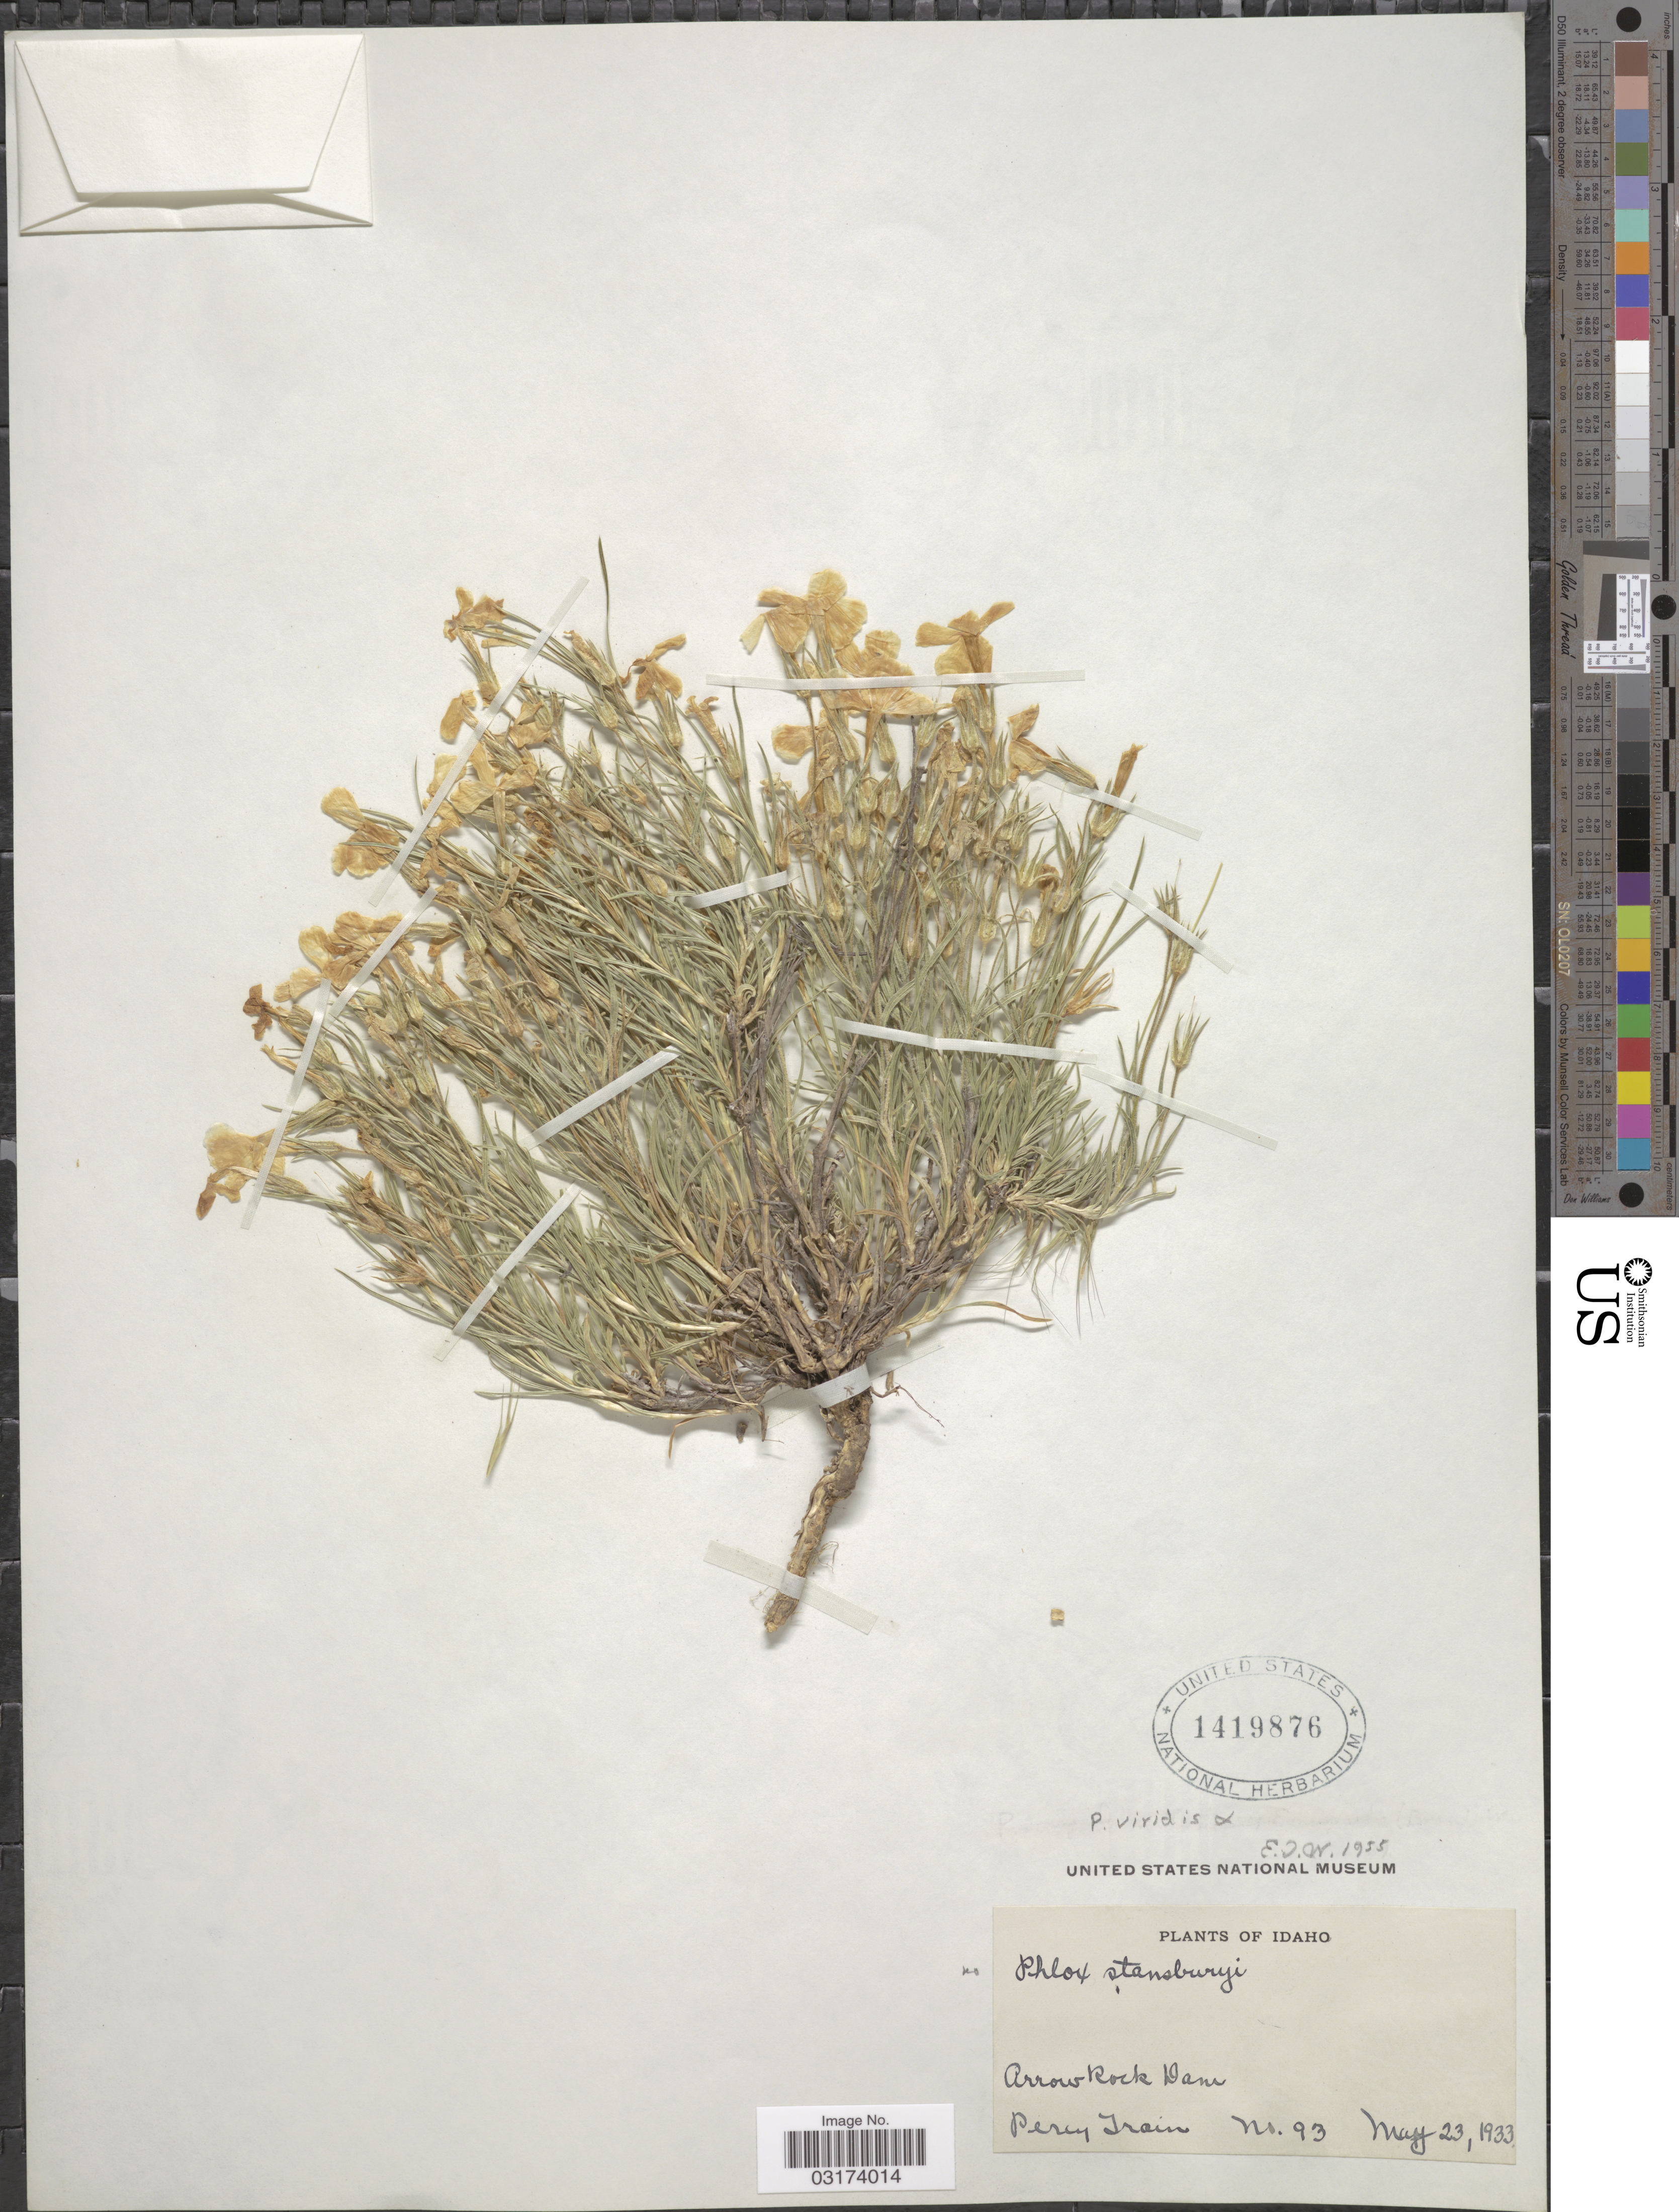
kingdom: Plantae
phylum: Tracheophyta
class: Magnoliopsida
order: Ericales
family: Polemoniaceae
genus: Phlox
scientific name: Phlox viridis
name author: E.E. Nelson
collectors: P. Train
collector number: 93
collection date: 1933-05-23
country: United States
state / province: Idaho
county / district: Boise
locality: Arrow Rock Dam.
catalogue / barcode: US 1419876